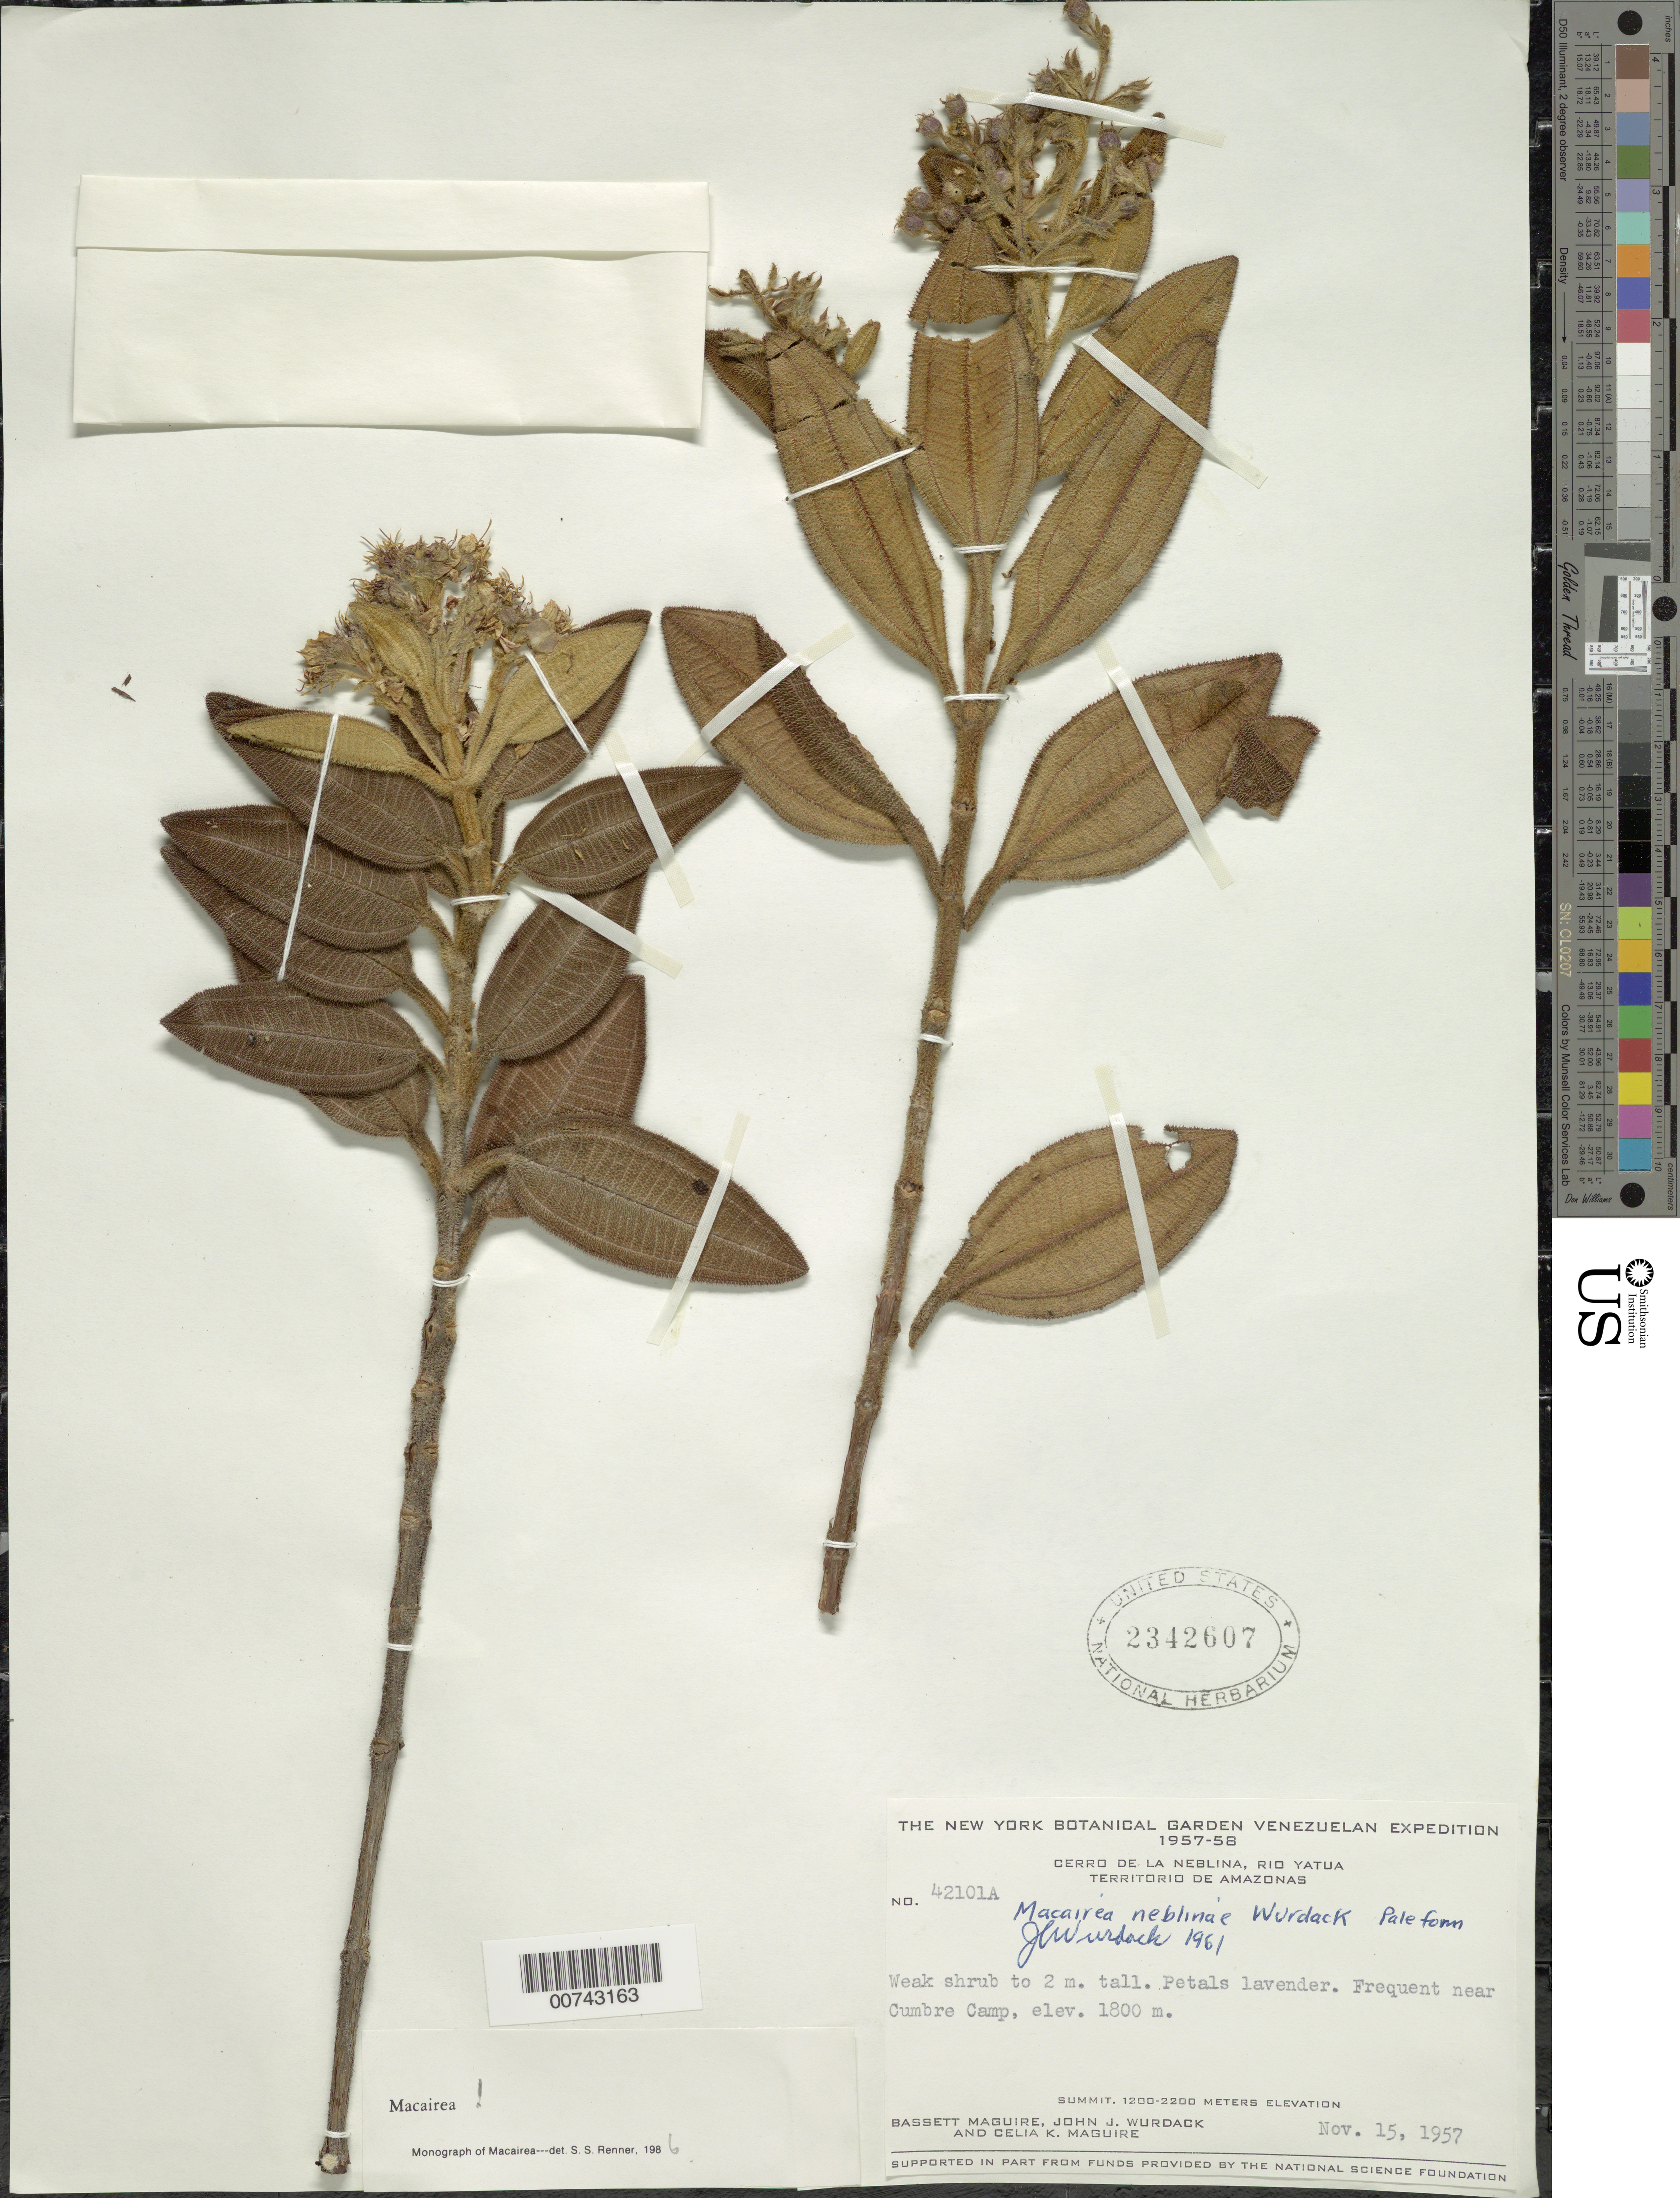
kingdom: Plantae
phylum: Tracheophyta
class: Magnoliopsida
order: Myrtales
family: Melastomataceae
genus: Macairea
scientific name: Macairea neblinae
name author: Wurdack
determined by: Wurdack, John J., (US), US (UNITED STATES)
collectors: B. Maguire, J. J. Wurdack & C. K. Maguire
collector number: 42101 a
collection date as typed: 15-Nov-57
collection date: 1957-11-15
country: Venezuela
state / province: Amazonas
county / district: Río Negro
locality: Cerro de la Neblina, Río Yatua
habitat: Cumbre Camp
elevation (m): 1800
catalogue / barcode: US 2342607